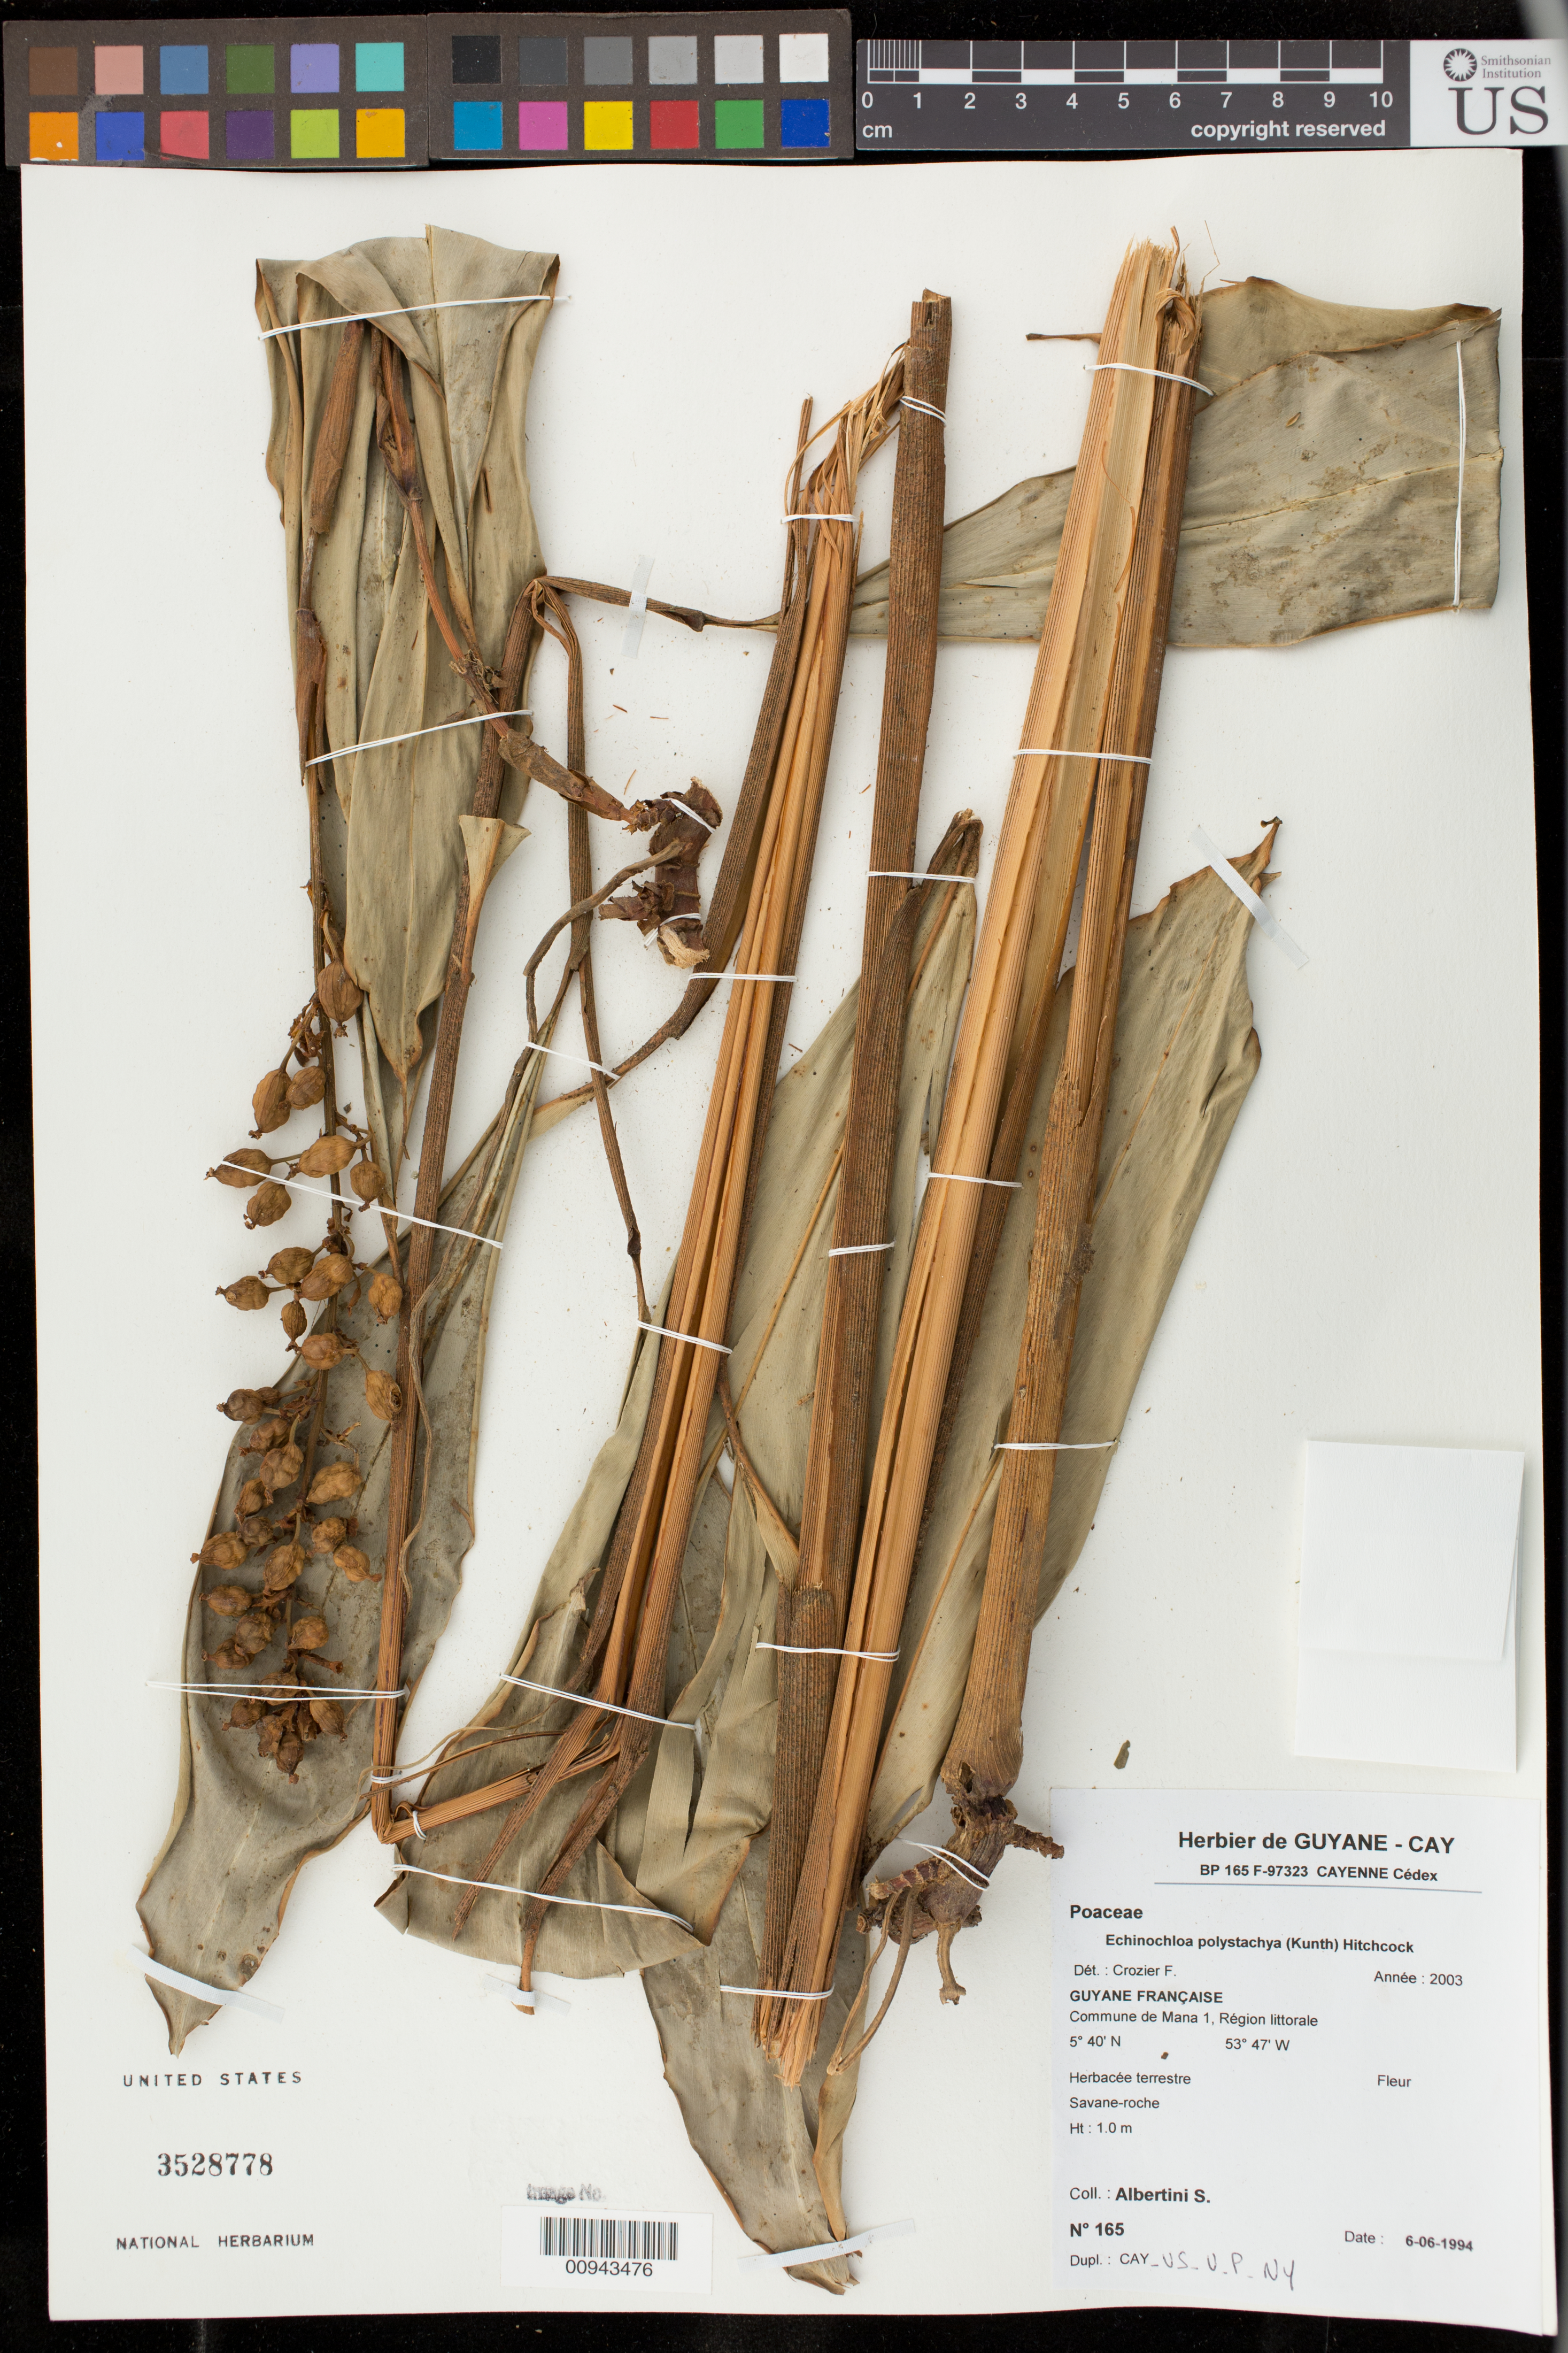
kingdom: Plantae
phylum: Tracheophyta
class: Liliopsida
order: Poales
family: Poaceae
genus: Coix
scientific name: Coix sp.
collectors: S. Albertini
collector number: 165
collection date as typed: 6-Jun-94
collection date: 1994-06-06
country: French Guiana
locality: Commune de Mana 1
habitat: Savane-roche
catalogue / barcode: US 3528778